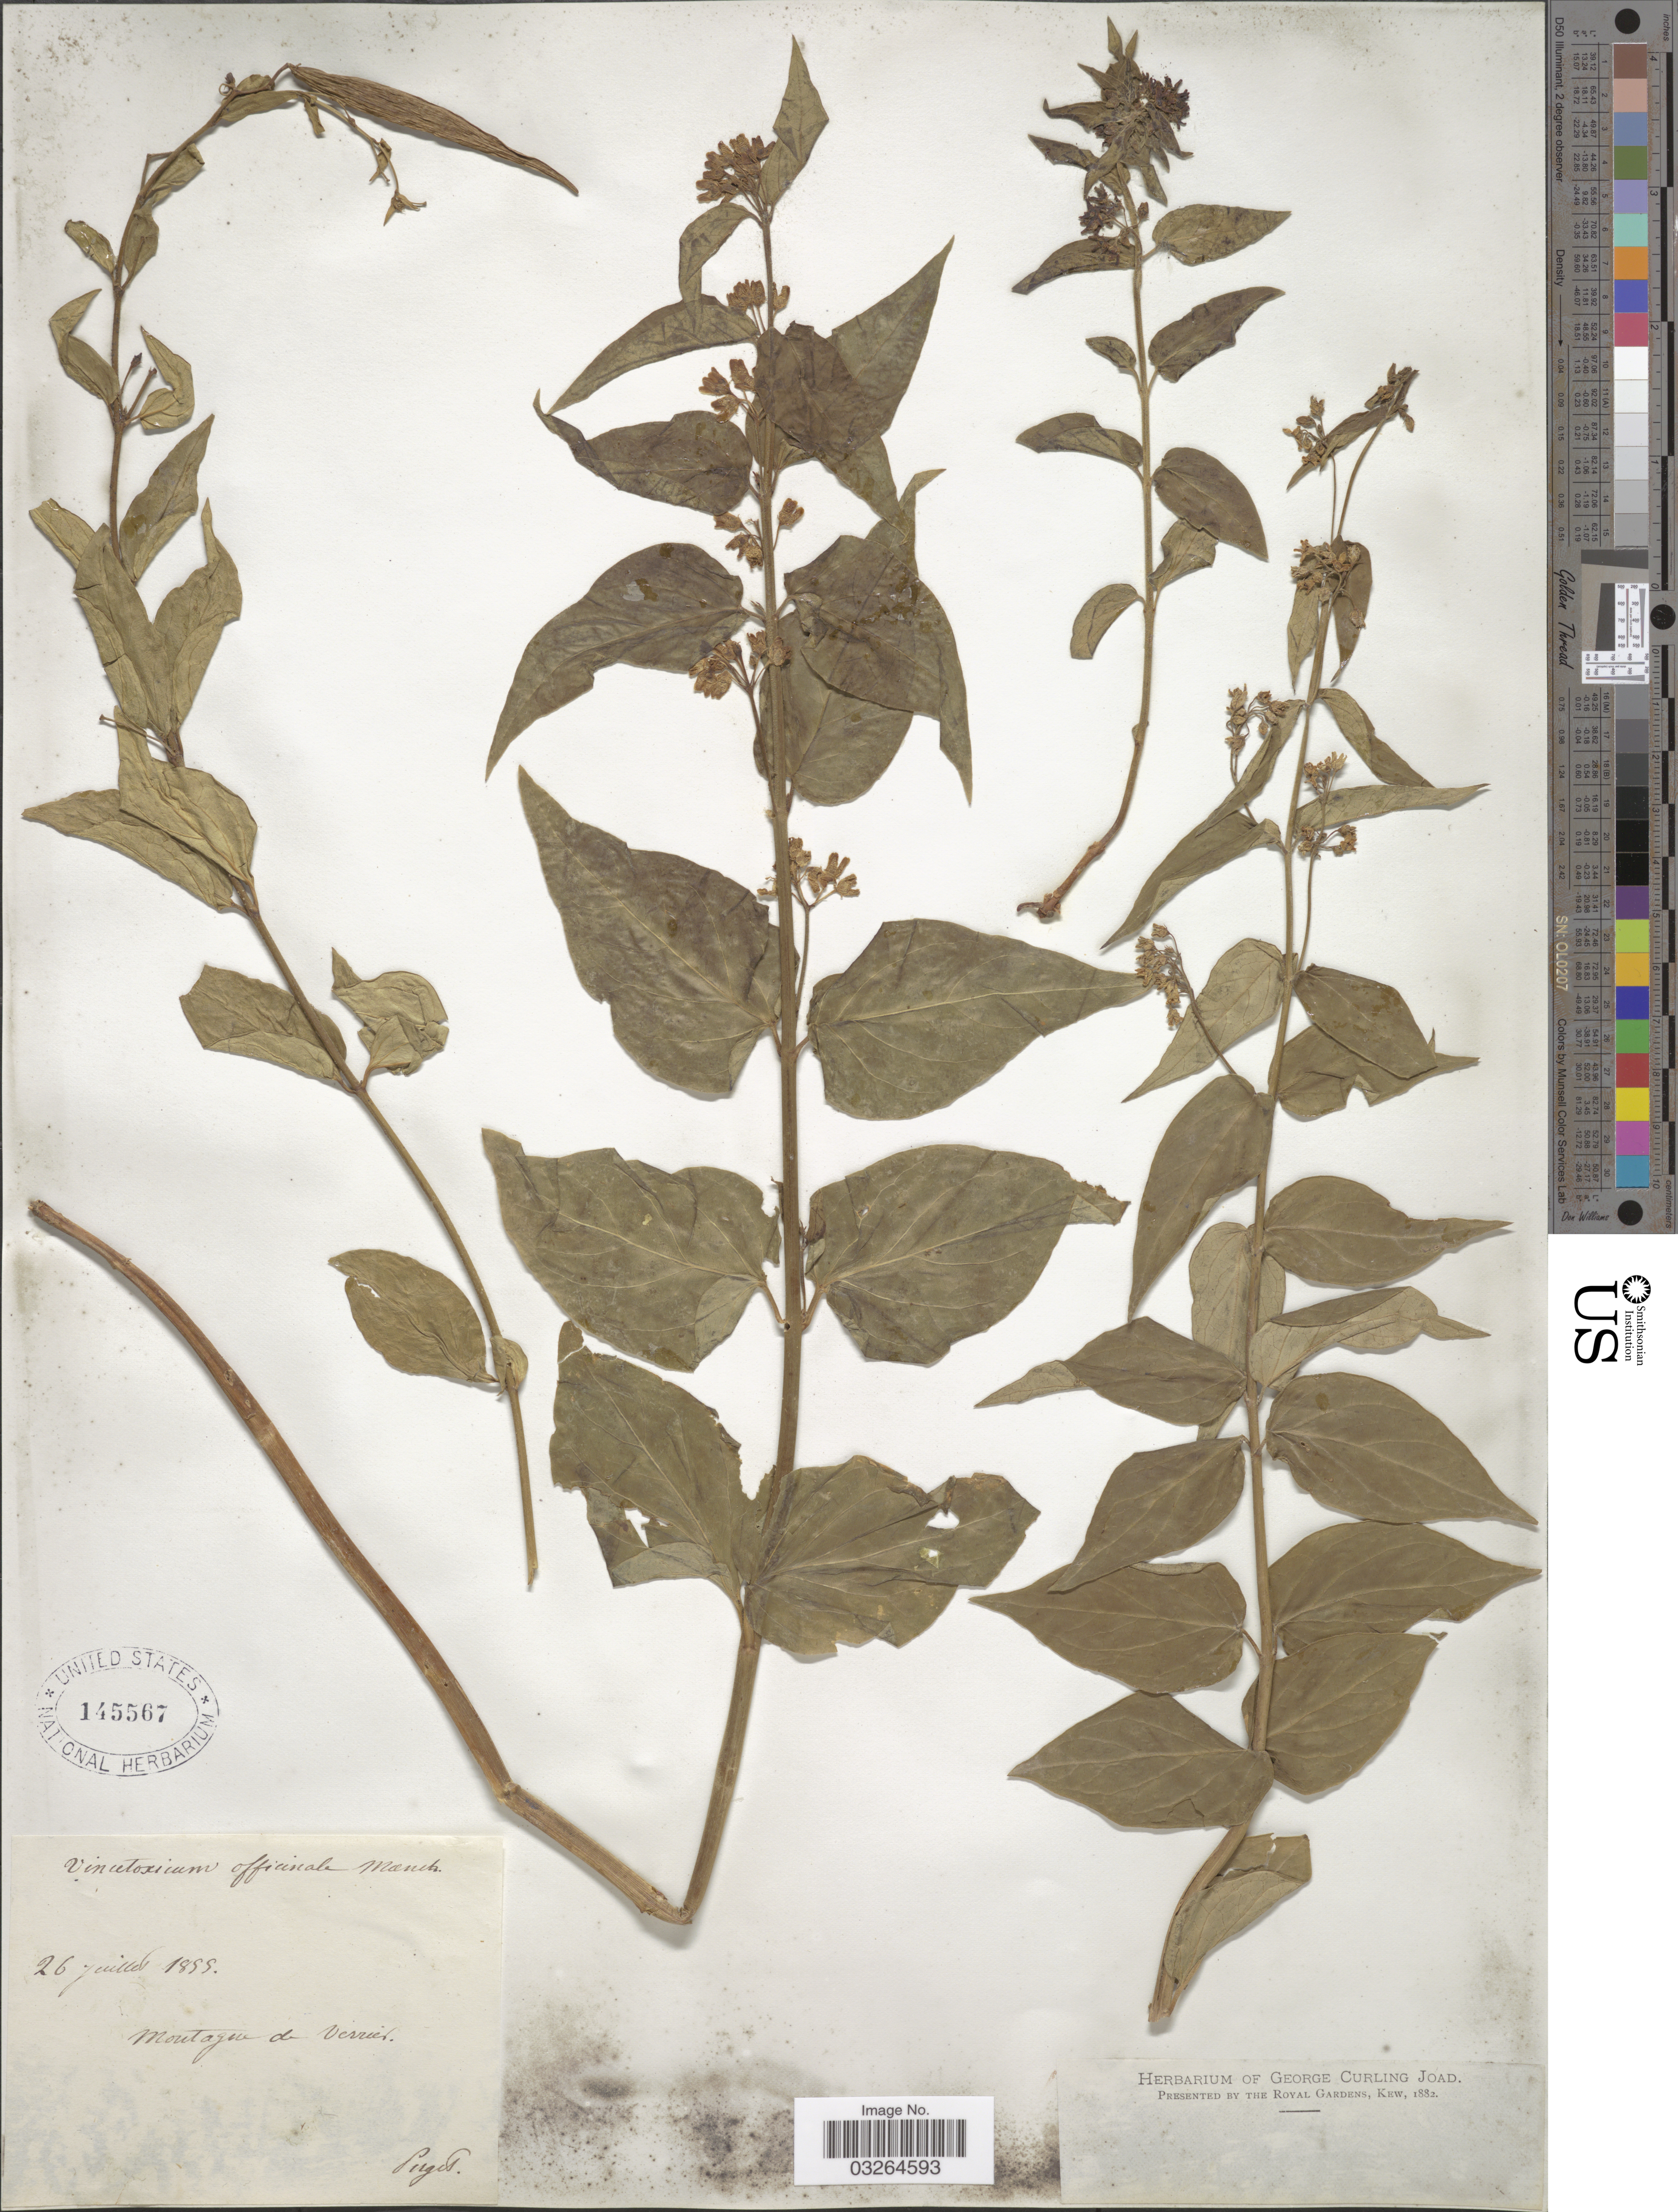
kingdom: Plantae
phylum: Tracheophyta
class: Magnoliopsida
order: Gentianales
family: Apocynaceae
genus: Cynanchum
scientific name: Cynanchum vincetoxicum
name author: Pers.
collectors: -. Puget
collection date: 1855-07-26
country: France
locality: Montagne de Verrier.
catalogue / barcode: US 145567